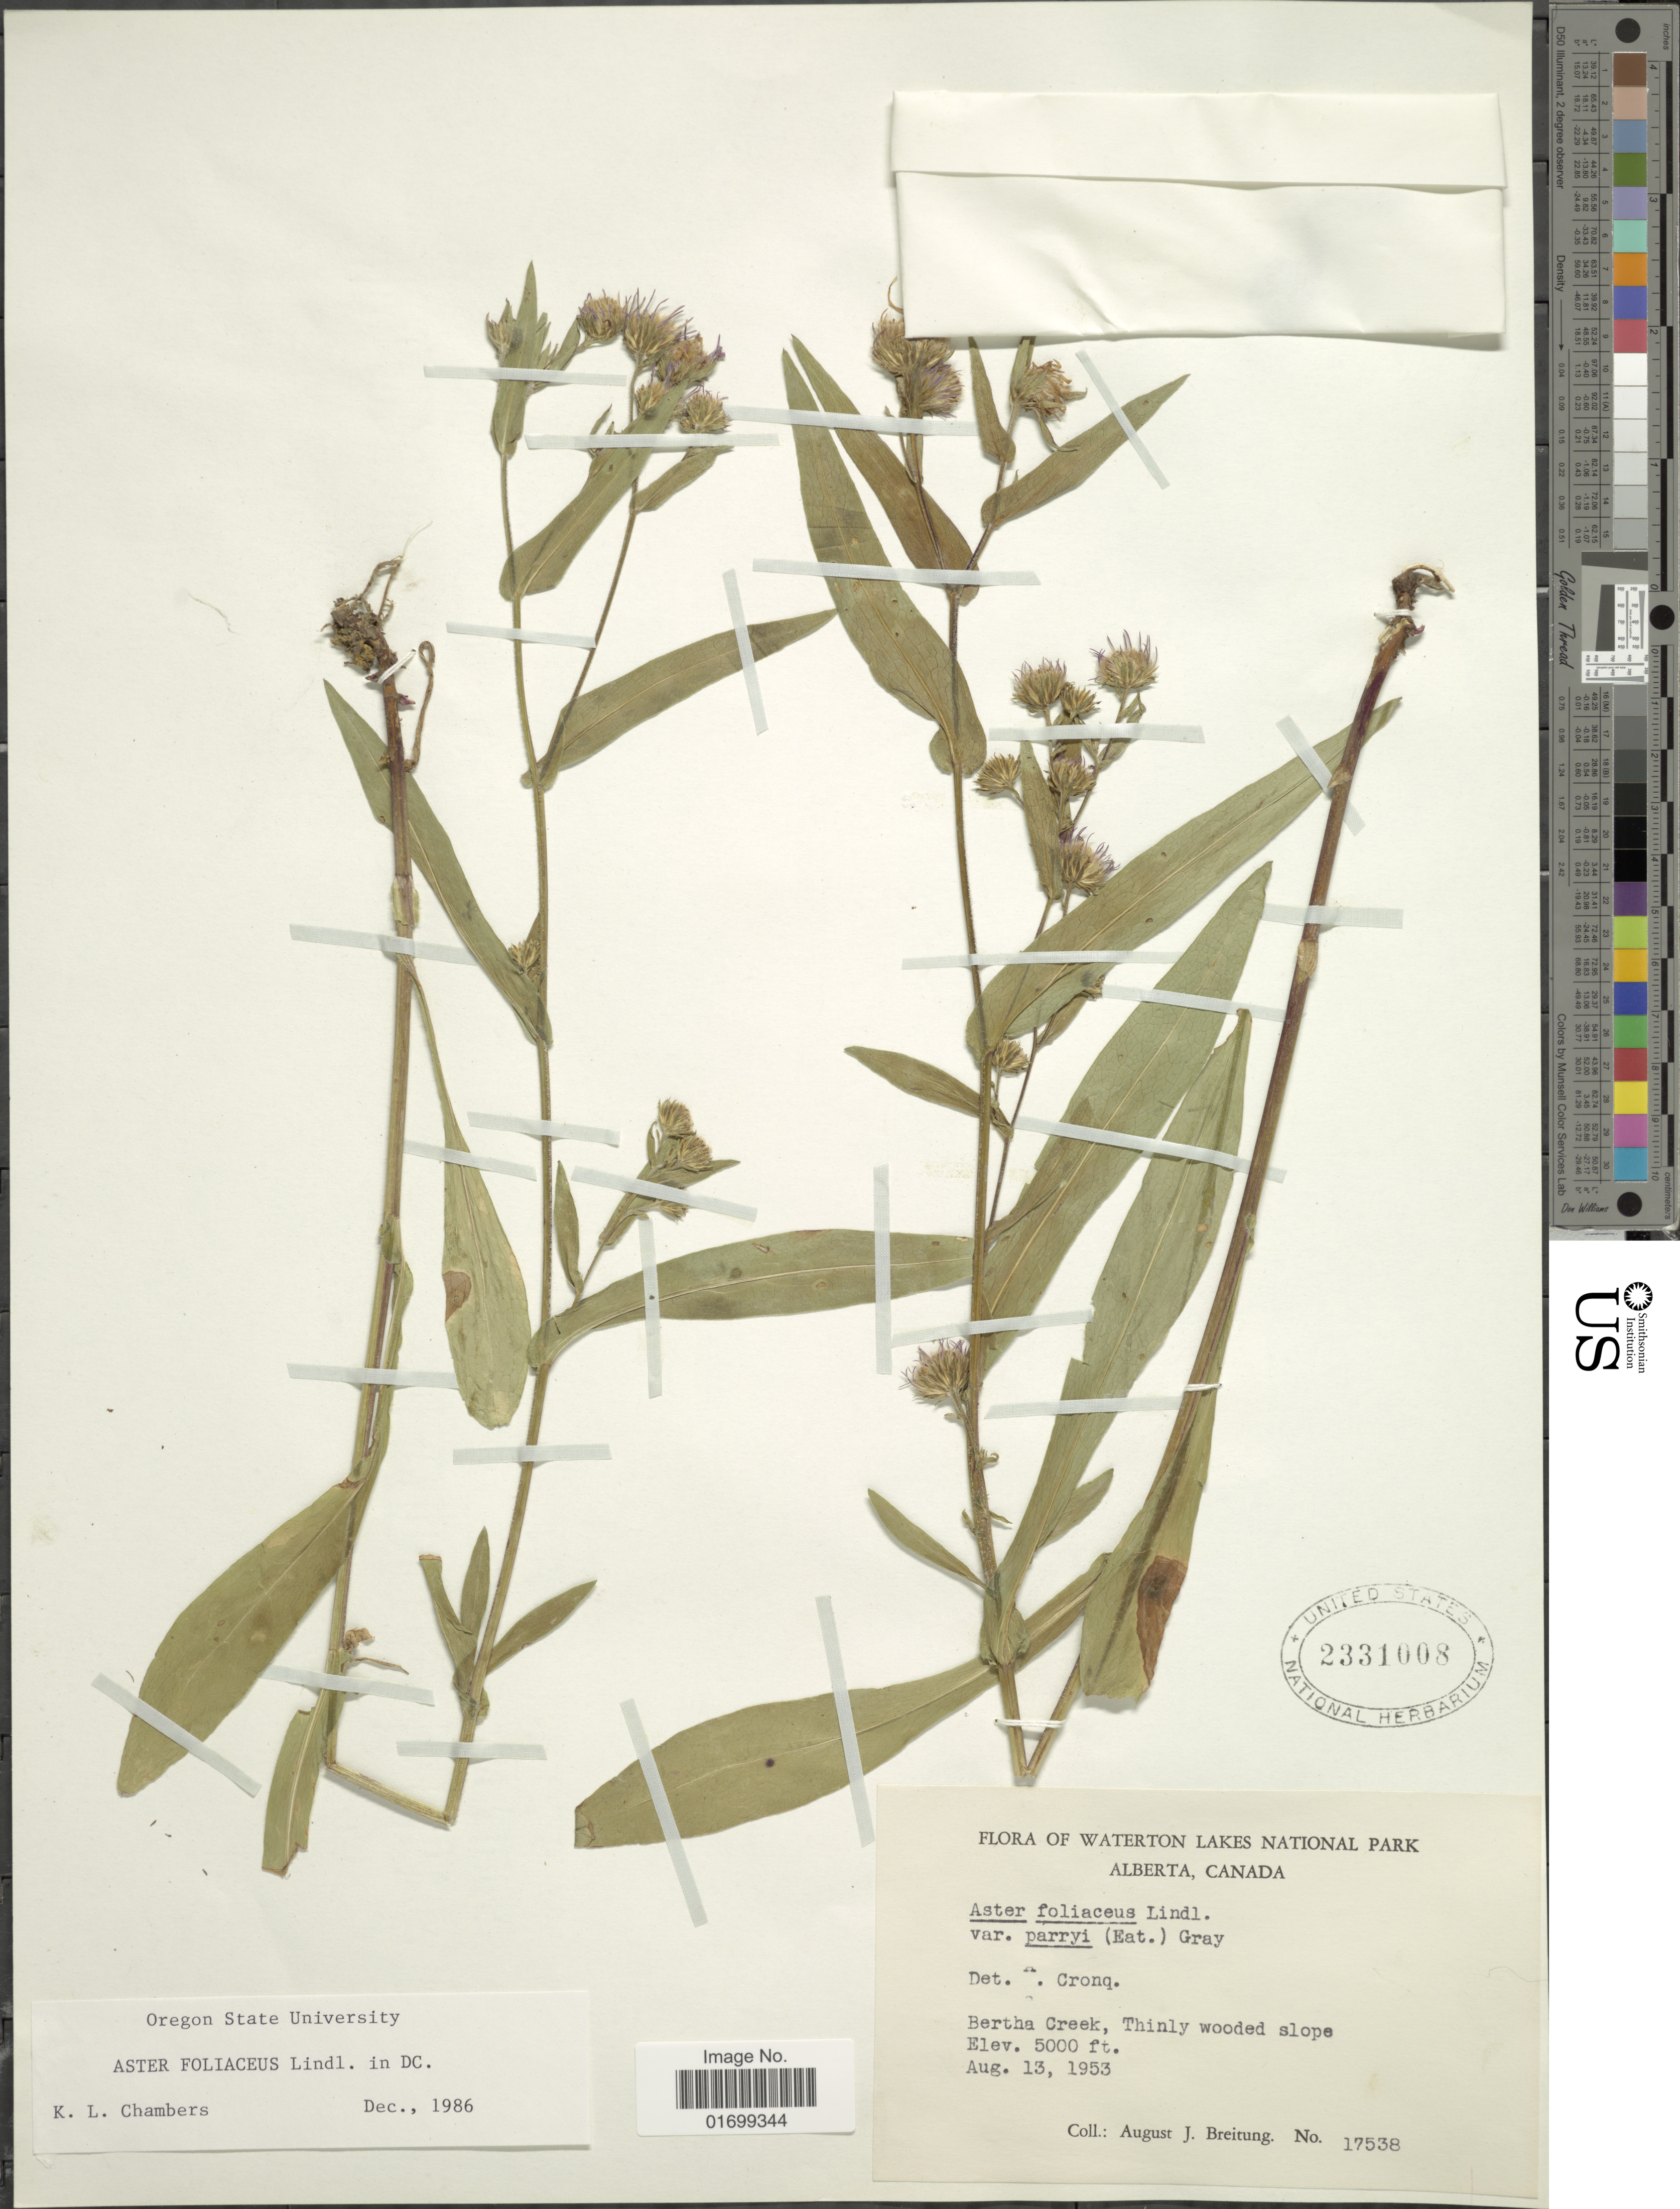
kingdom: Plantae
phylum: Tracheophyta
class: Magnoliopsida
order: Asterales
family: Asteraceae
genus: Symphyotrichum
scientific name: Symphyotrichum foliaceum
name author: (Lindl. ex DC.) G.L. Nesom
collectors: A. Breitung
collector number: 17538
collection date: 1953-08-13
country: Canada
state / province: Alberta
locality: Waterton Lakes National Park, Bertha Creekm thinly wooded slope.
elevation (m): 1524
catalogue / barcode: US 2331008